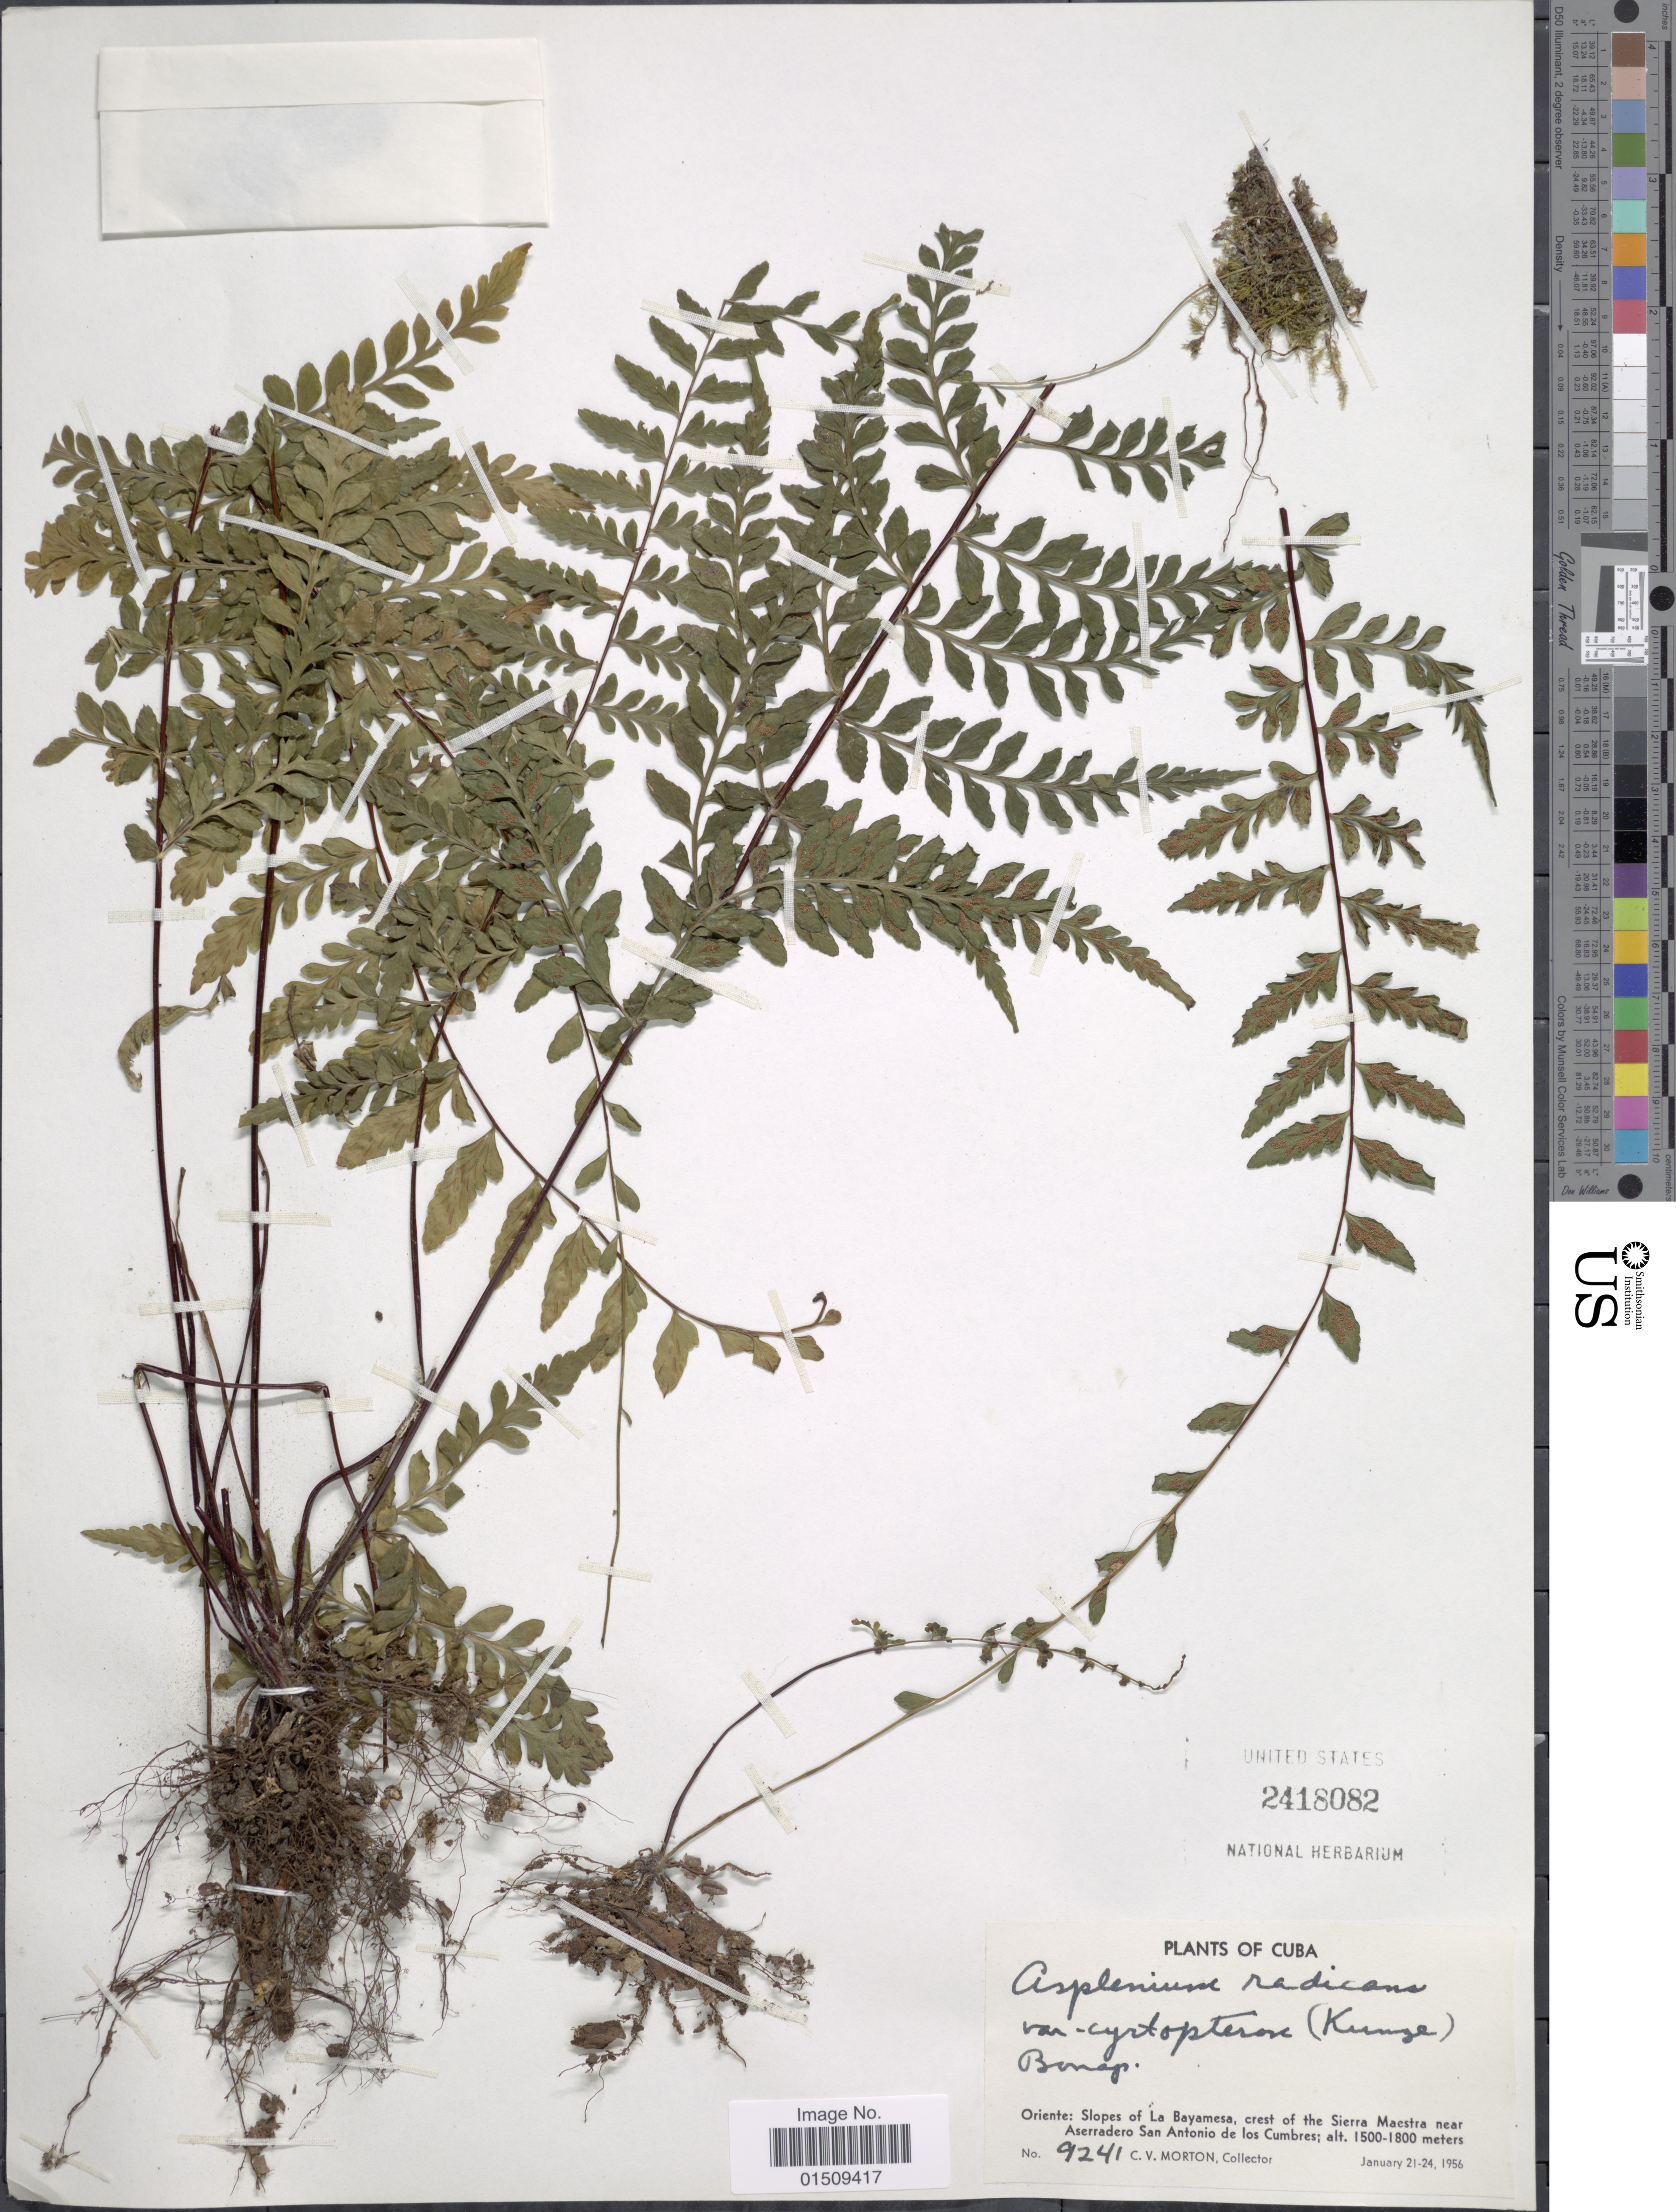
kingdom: Plantae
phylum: Tracheophyta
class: Polypodiopsida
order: Polypodiales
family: Aspleniaceae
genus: Asplenium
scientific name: Asplenium radicans var. radicans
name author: L.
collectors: C. V. Morton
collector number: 9241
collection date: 1956-01-21/1956-01-24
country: Cuba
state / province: Oriente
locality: Oriente: slopes of La Bayamesa, crest of the Sierra Maestra near Asseradero San Antonio de los Cumbres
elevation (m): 1500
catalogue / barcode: US 2418082